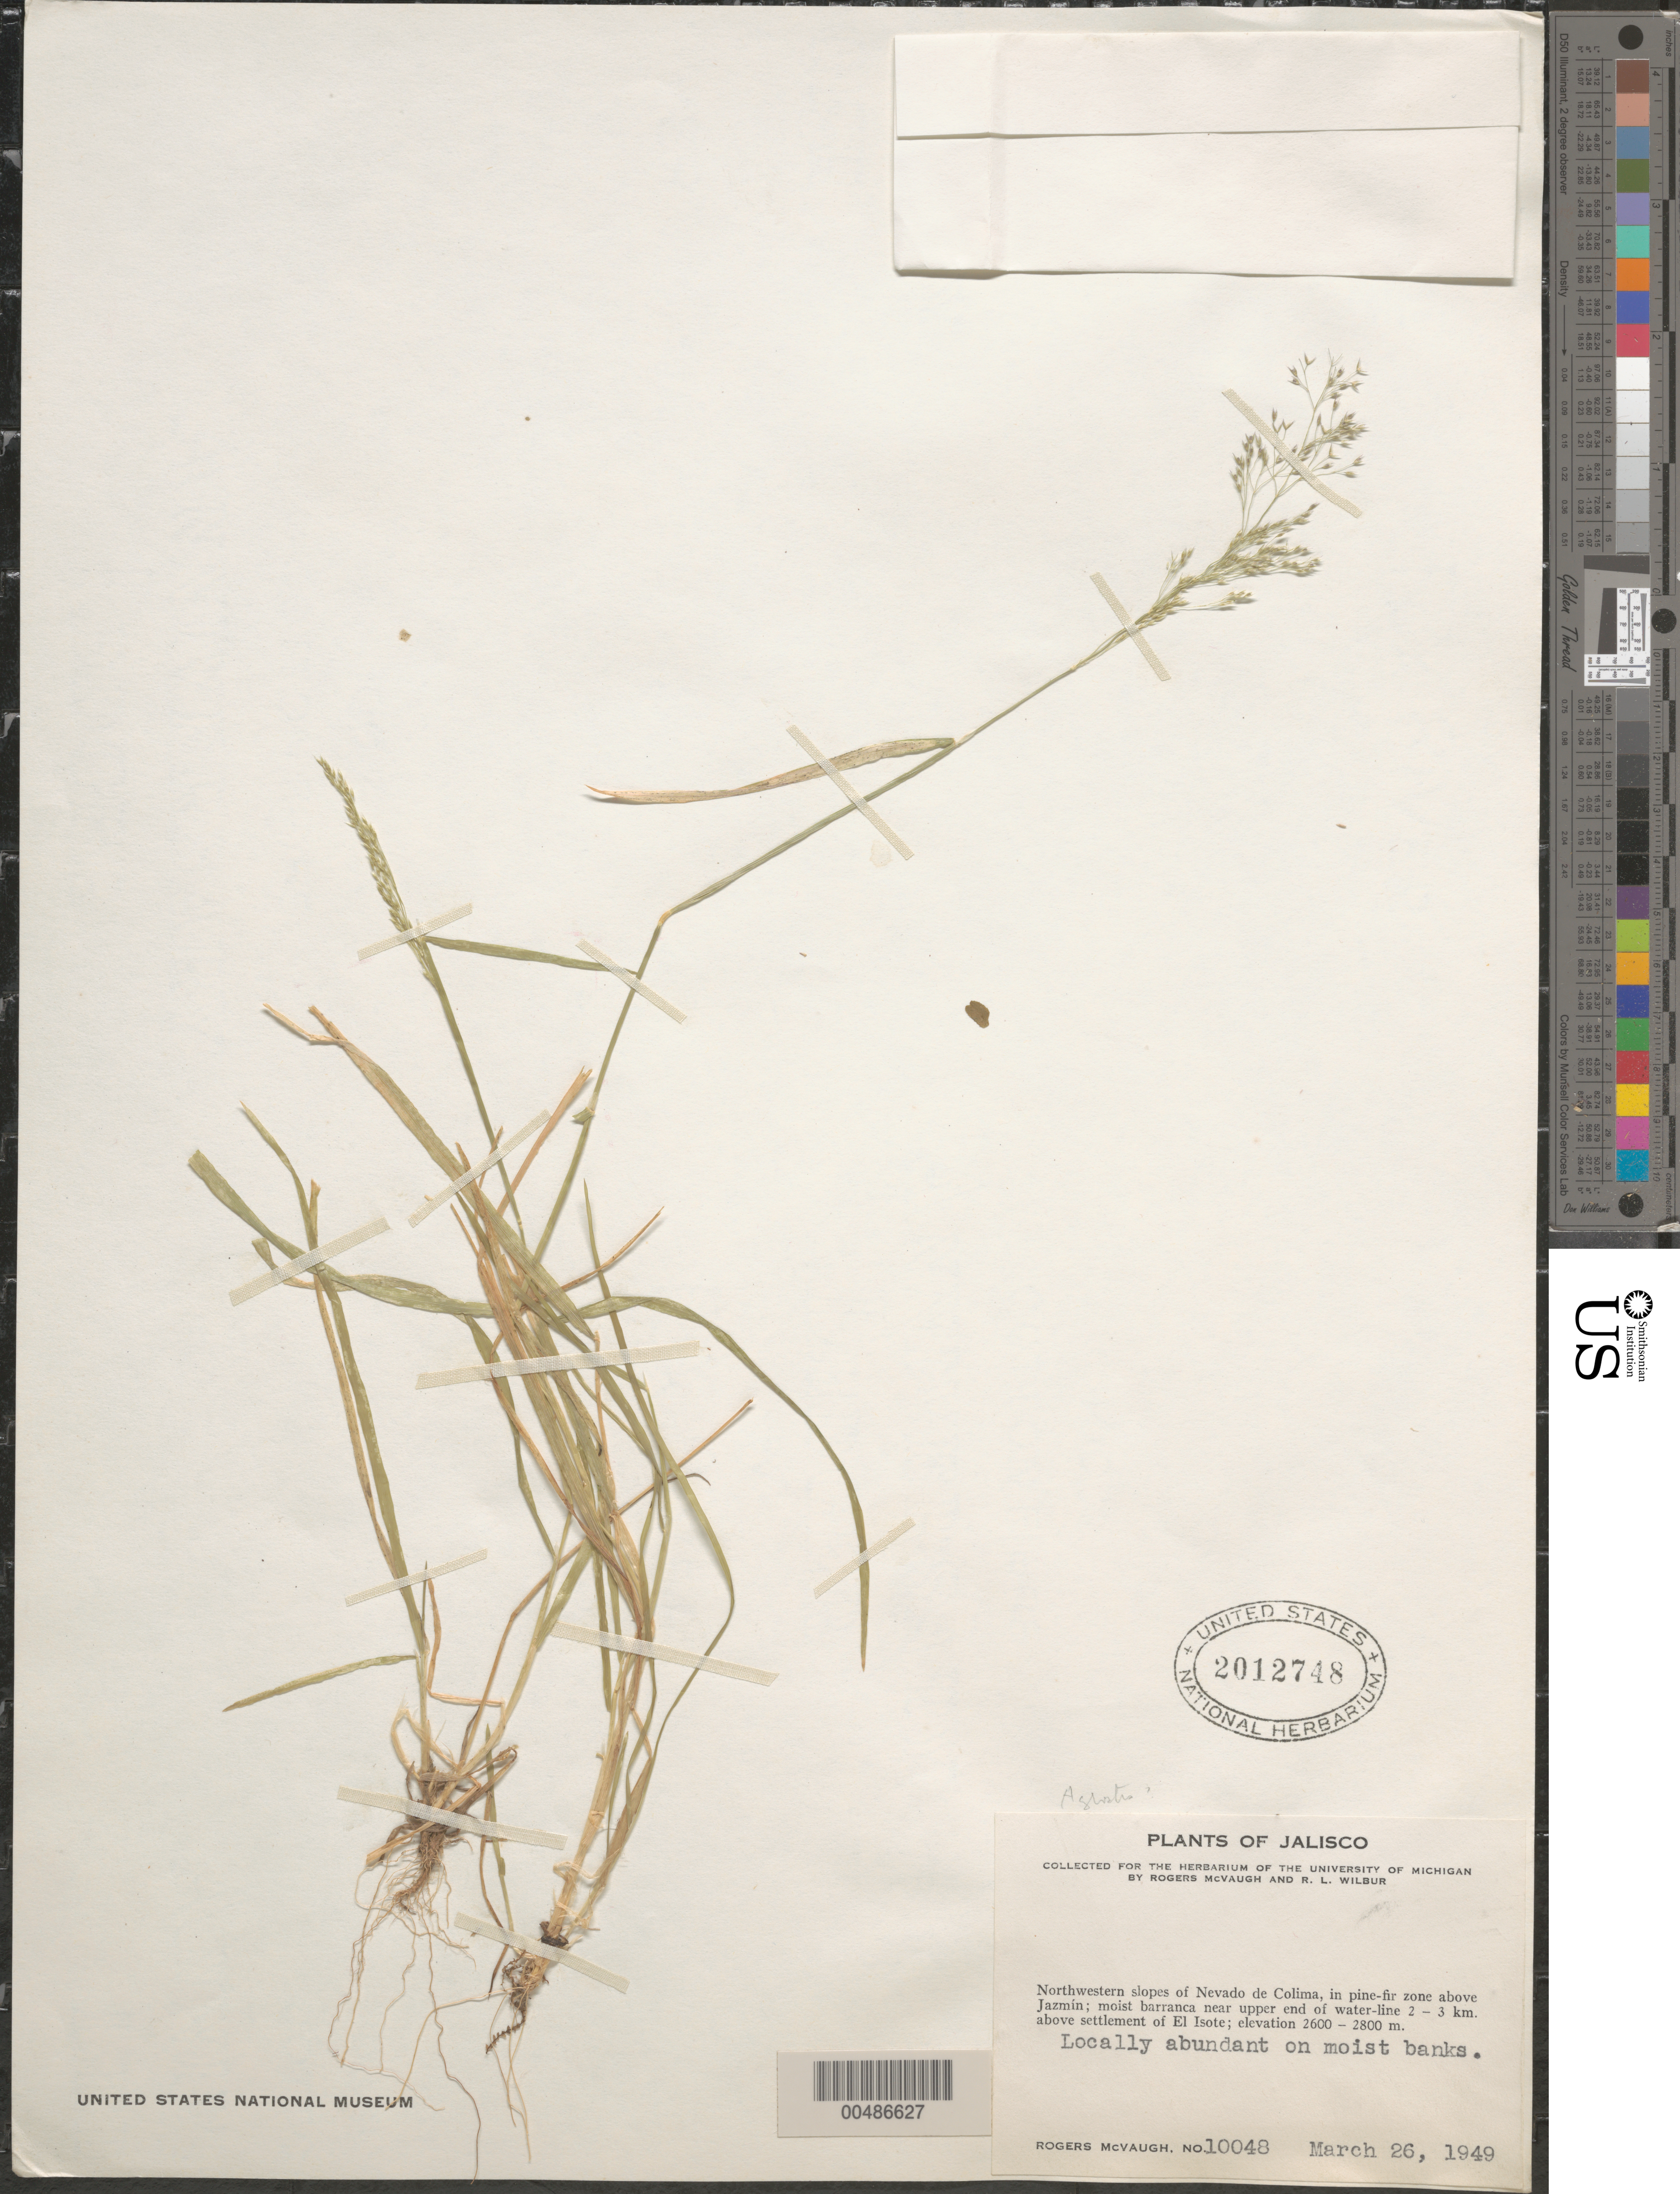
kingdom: Plantae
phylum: Tracheophyta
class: Liliopsida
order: Poales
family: Poaceae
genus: Agrostis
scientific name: Agrostis perennans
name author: (Walter) Tuck.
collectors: R. McVaugh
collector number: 10048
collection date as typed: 26 Mar 1949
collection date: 1949-03-26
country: Mexico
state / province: Jalisco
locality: NW slopes of Nevado de Colima, above Jazmín, barranca near upper end of water-line 2-3 km above settlement of El Isote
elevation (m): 2600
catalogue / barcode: US 2012748